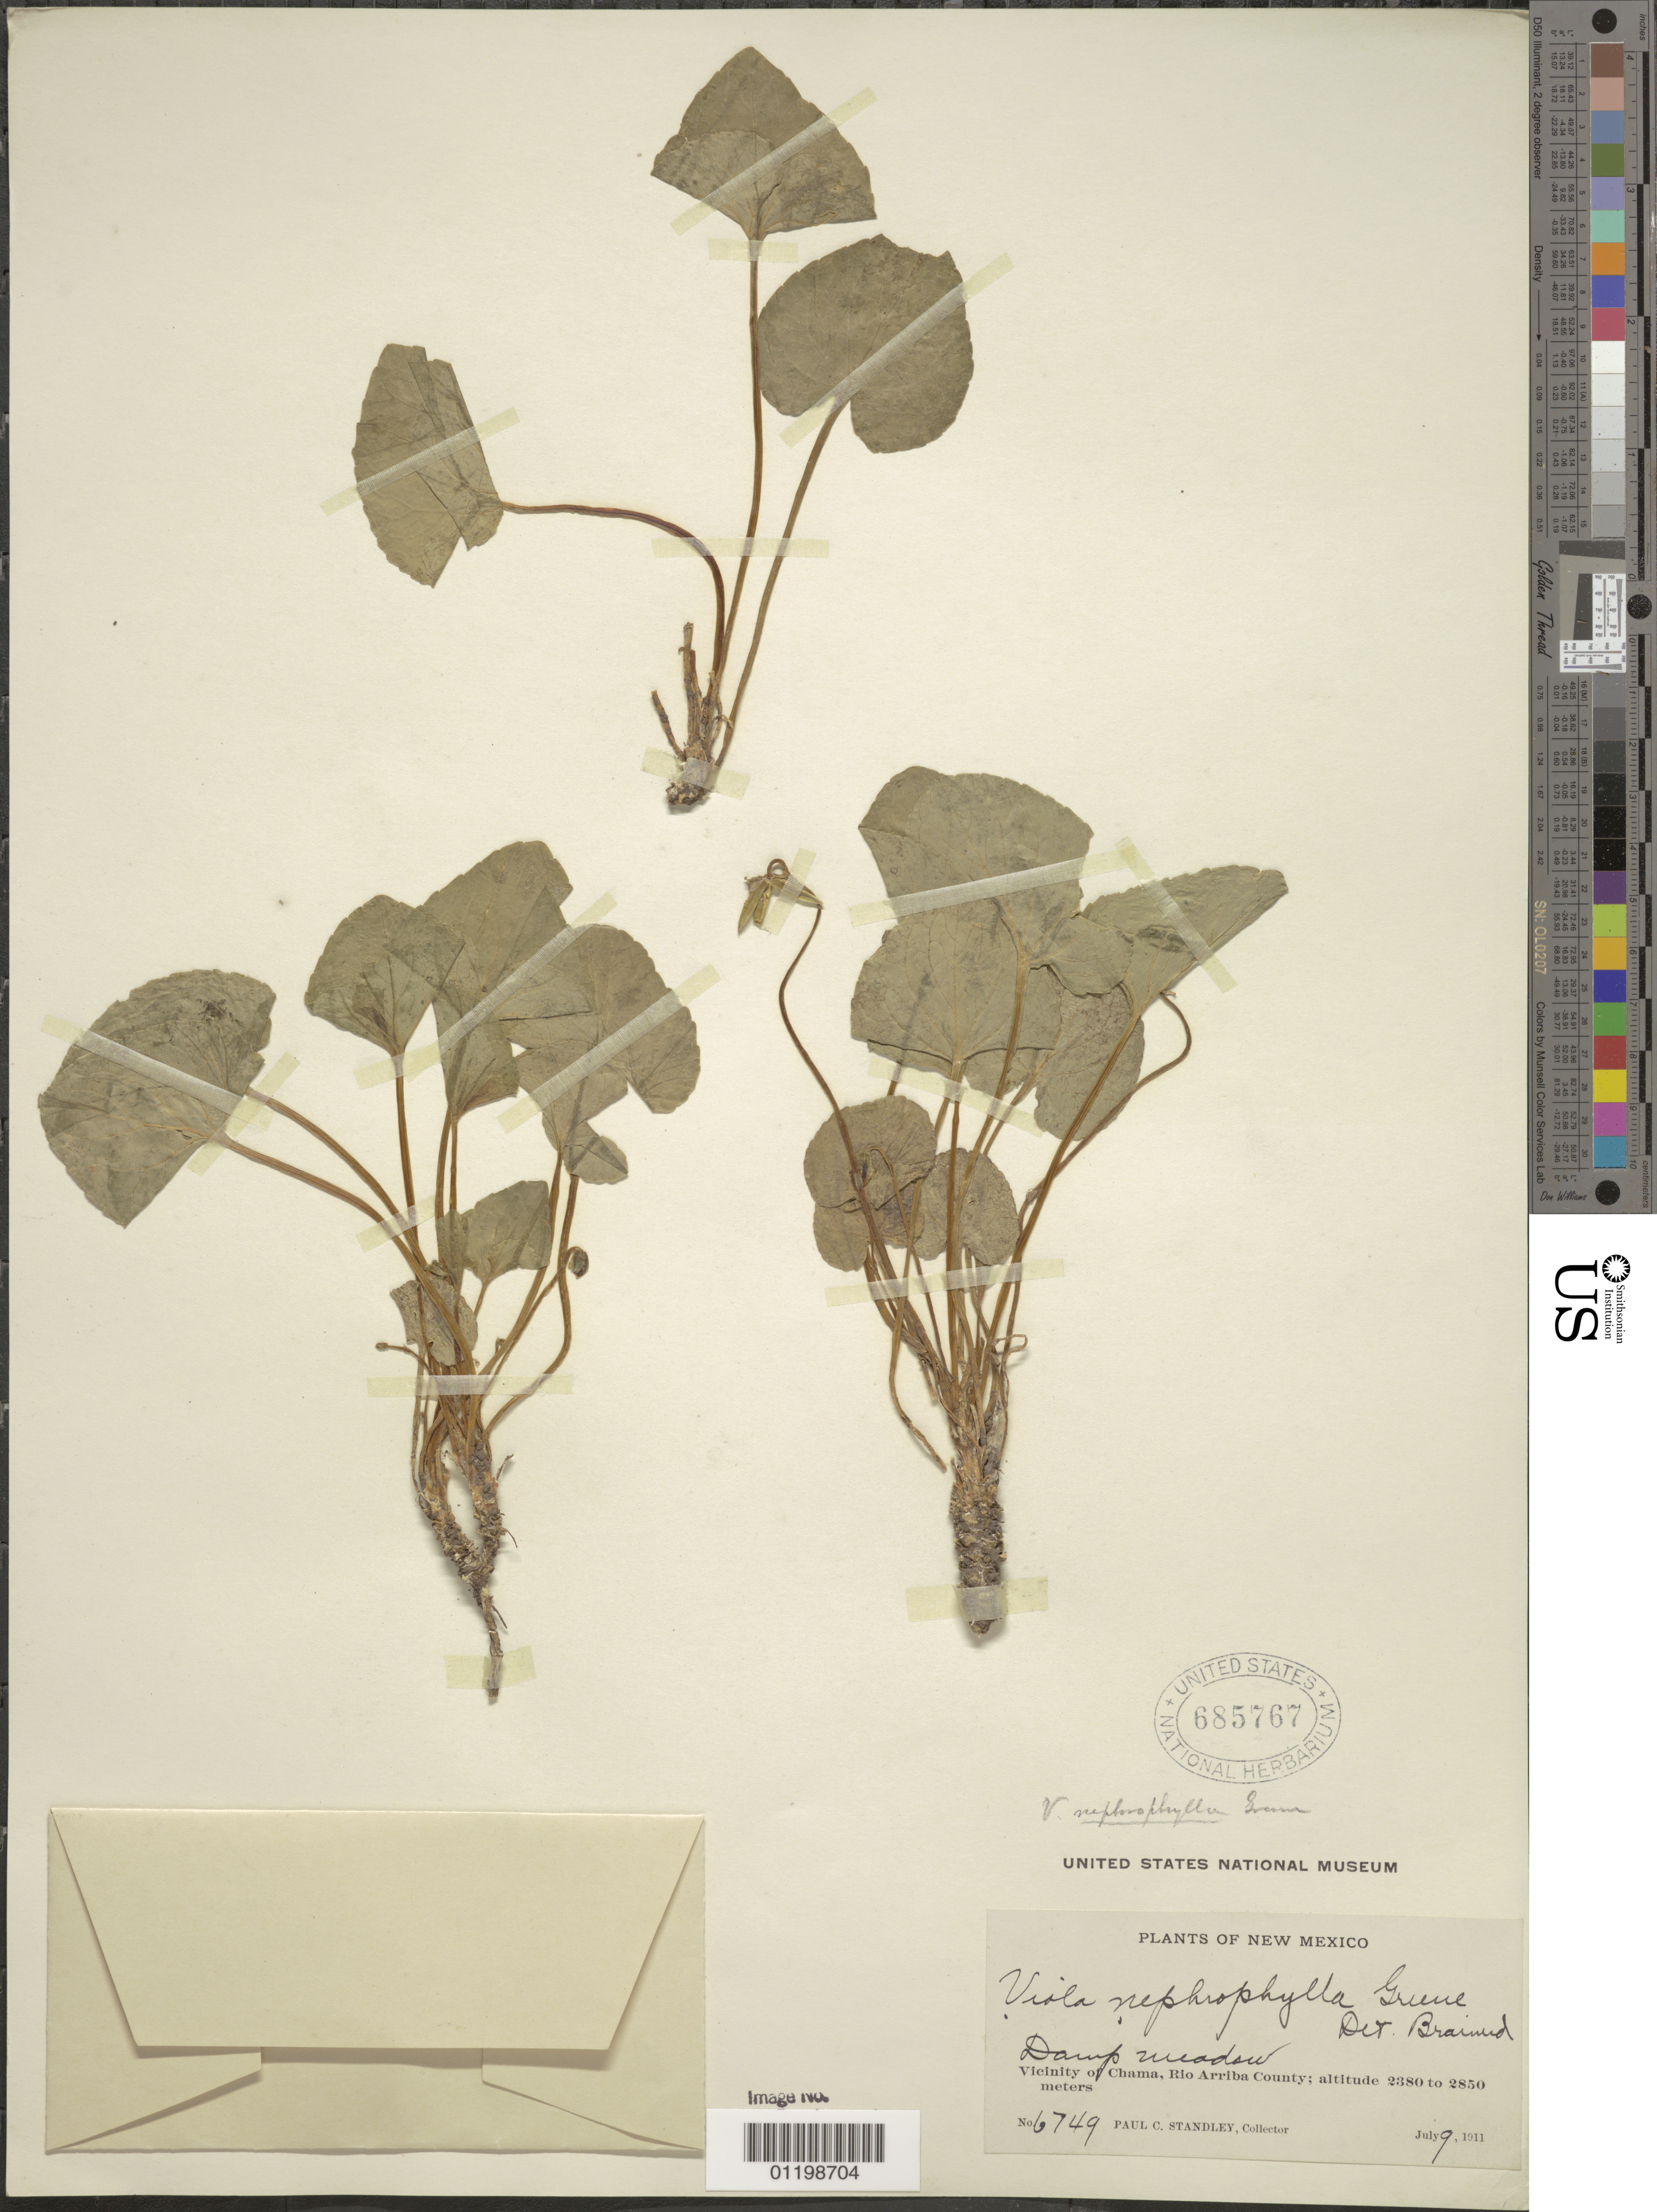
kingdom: Plantae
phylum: Tracheophyta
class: Magnoliopsida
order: Malpighiales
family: Violaceae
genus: Viola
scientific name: Viola nephrophylla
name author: Greene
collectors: P. C. Standley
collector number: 6749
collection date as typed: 09 Jul 1911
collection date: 1911-07-09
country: United States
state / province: New Mexico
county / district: Rio Arriba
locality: Vicinity of Chama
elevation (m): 2380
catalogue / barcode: US 685767